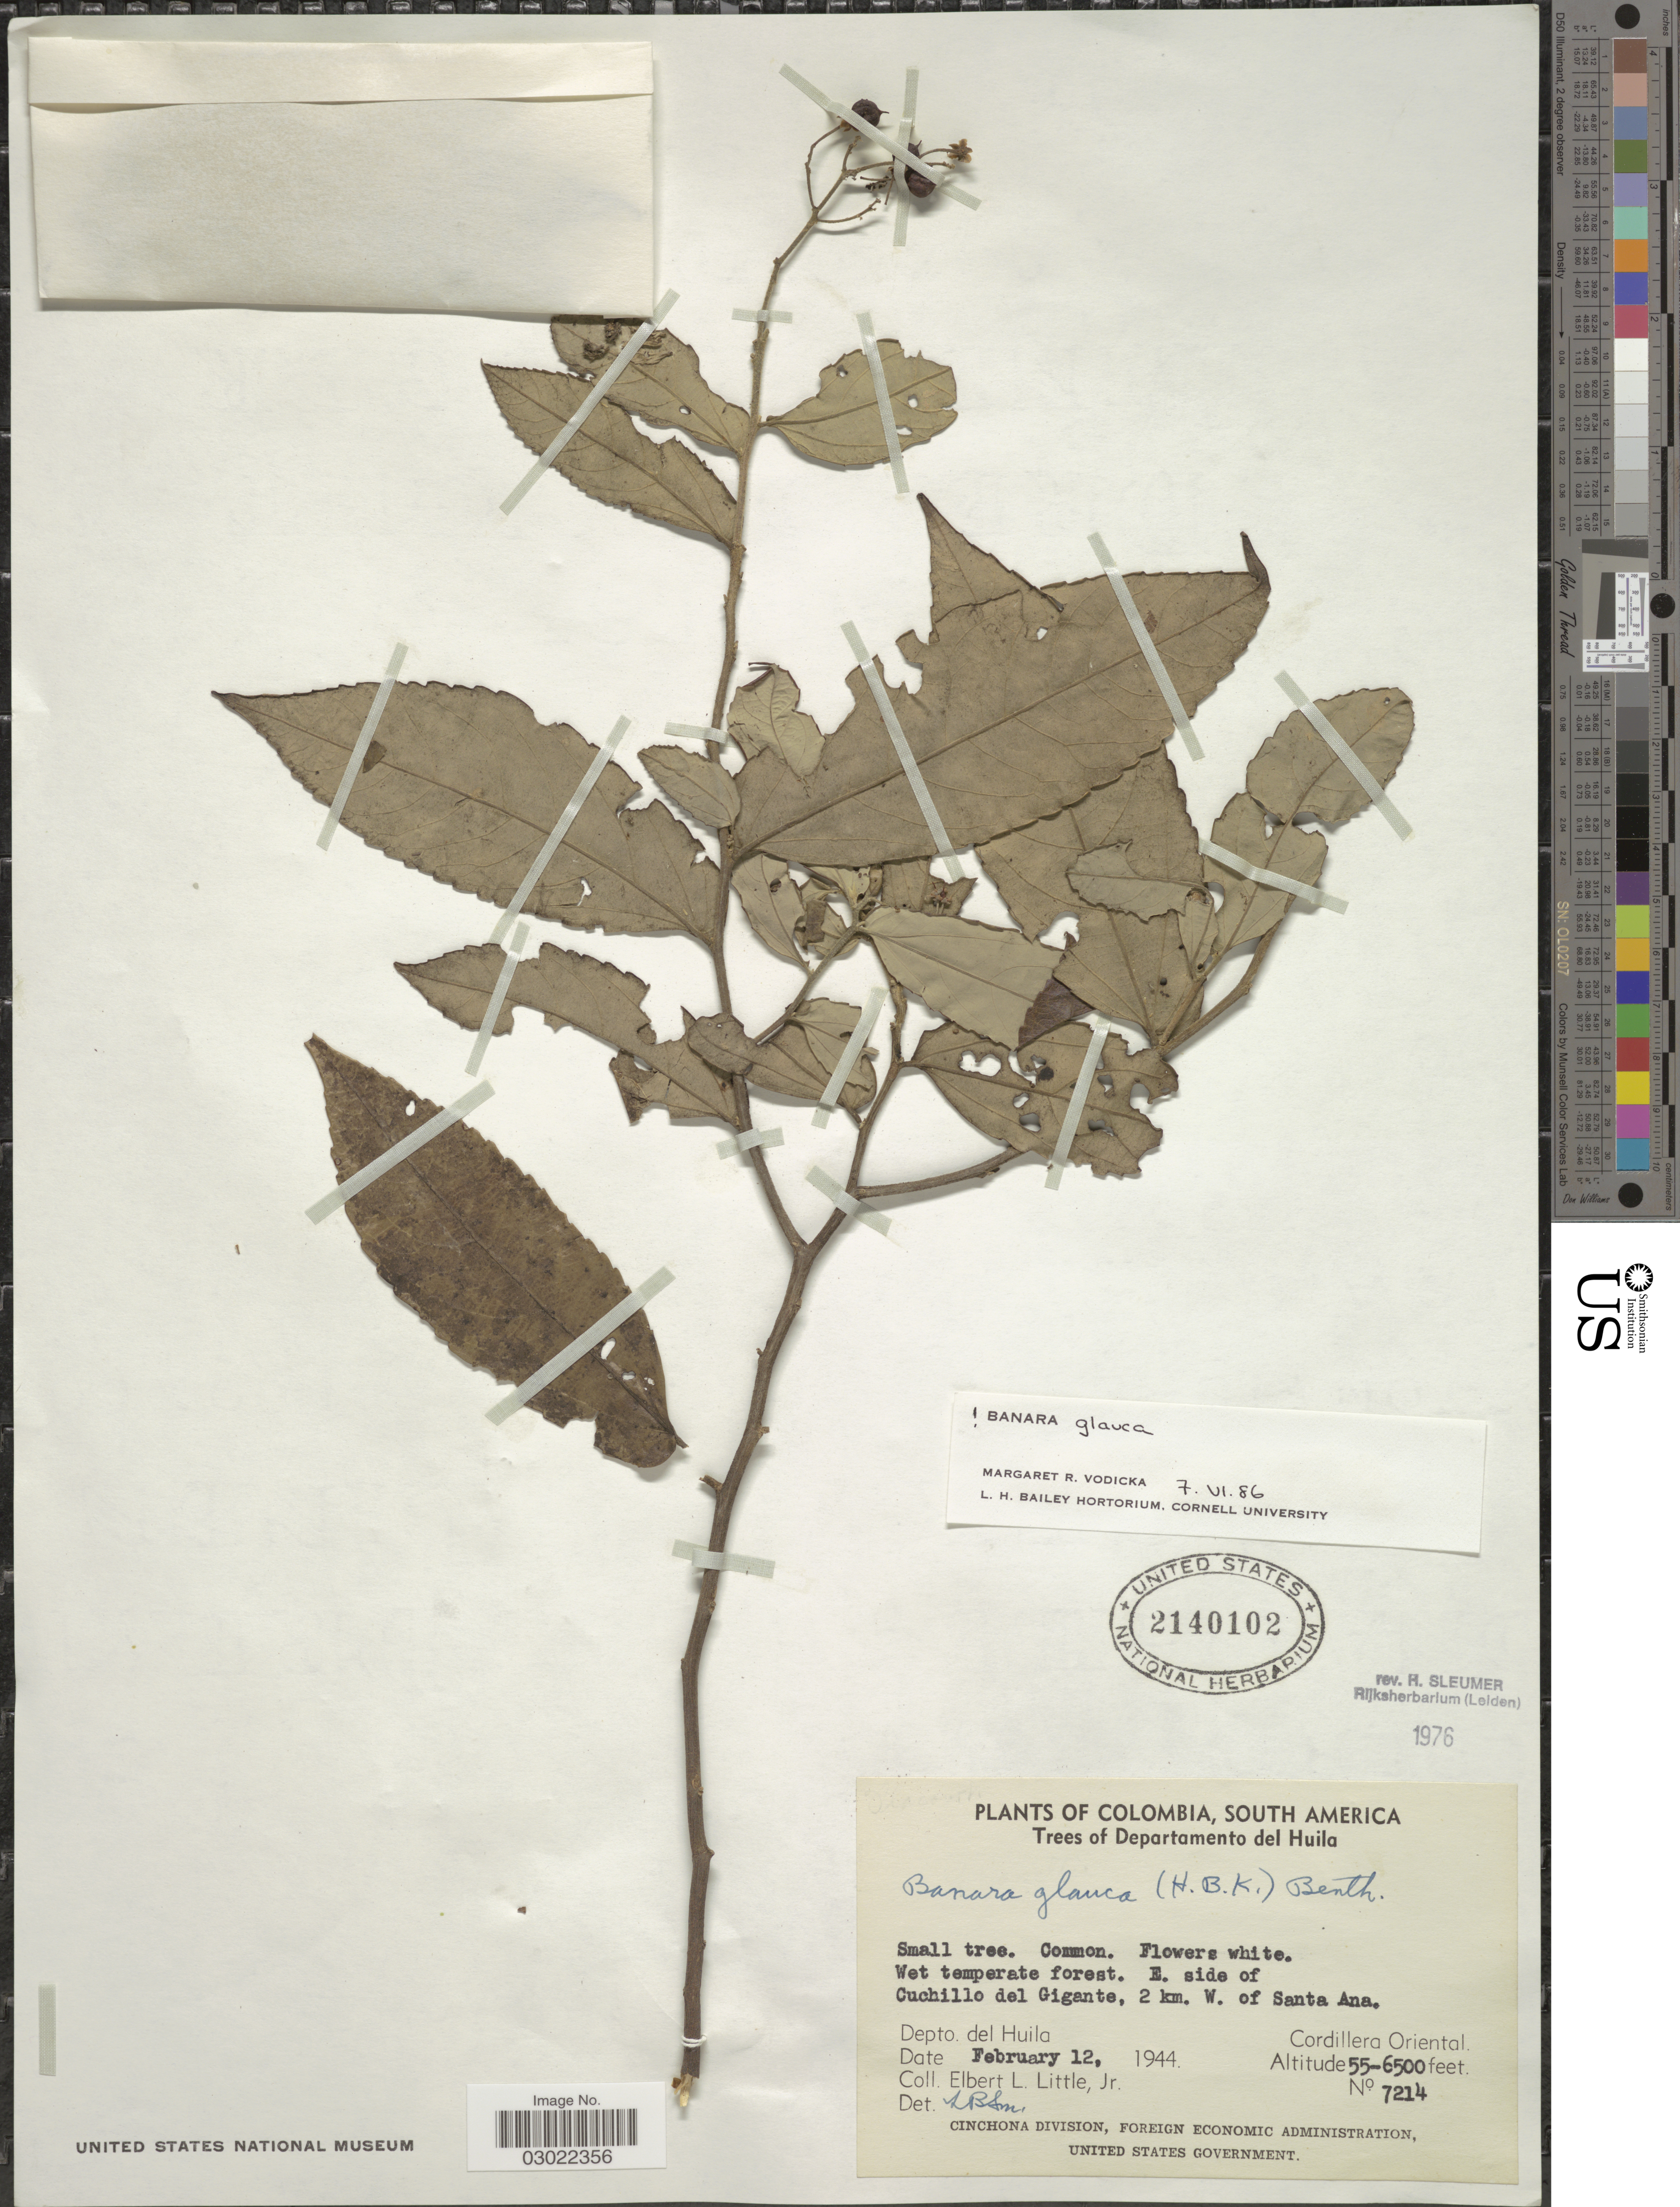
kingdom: Plantae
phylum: Tracheophyta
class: Magnoliopsida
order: Malpighiales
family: Salicaceae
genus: Banara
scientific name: Banara glauca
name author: (Kunth) Benth.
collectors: E. L. Little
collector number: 7214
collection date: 1944-02-12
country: Colombia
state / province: Huila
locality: Trees of Departamento del Huila. E. side of Cuchillo del Gigante, 2 km. W. of Santa Ana. Depto. del Huila. Cordillera Oriental.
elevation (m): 1676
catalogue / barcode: US 2140102